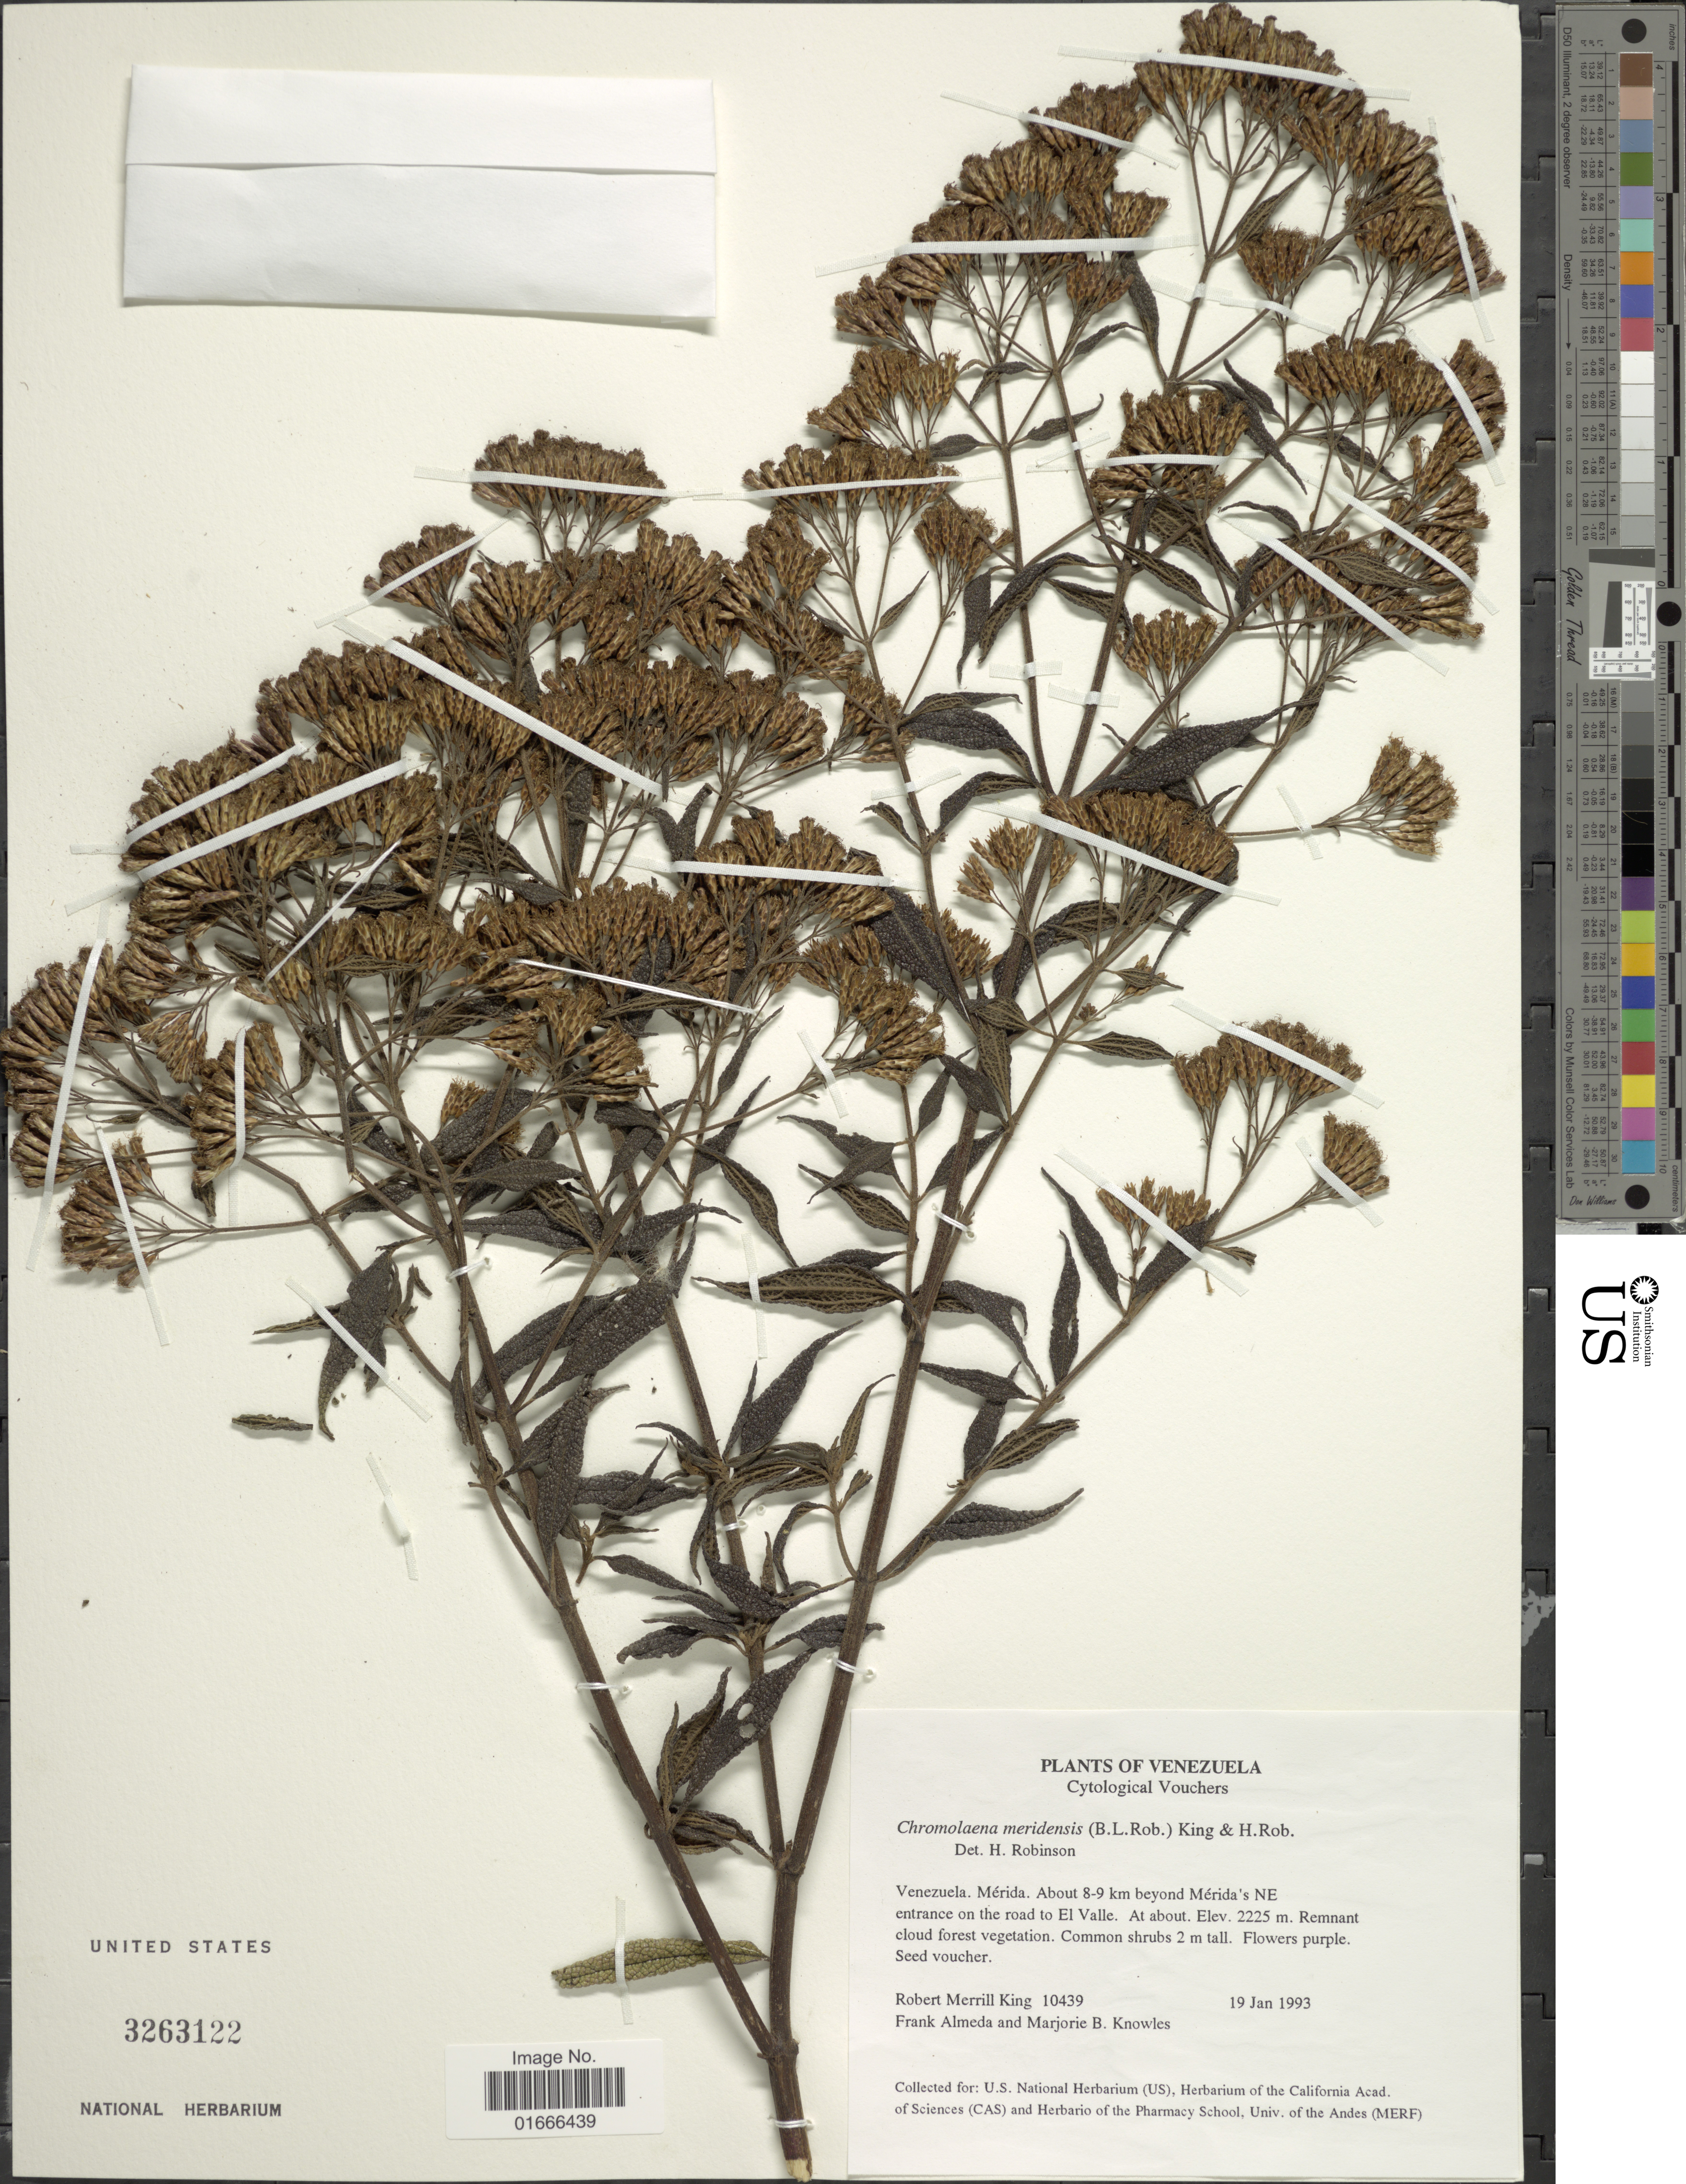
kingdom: Plantae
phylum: Tracheophyta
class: Magnoliopsida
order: Asterales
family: Asteraceae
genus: Chromolaena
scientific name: Chromolaena meridensis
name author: (B.L. Rob.) R.M. King & H. Rob.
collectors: R. M. King, F. Almeda & M. B. Knowles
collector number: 10439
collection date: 1993-01-19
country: Venezuela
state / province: Mérida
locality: About 8-9 km beyond Merida's NE entrance on the road to El Valle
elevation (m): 2225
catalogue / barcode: US 3263122